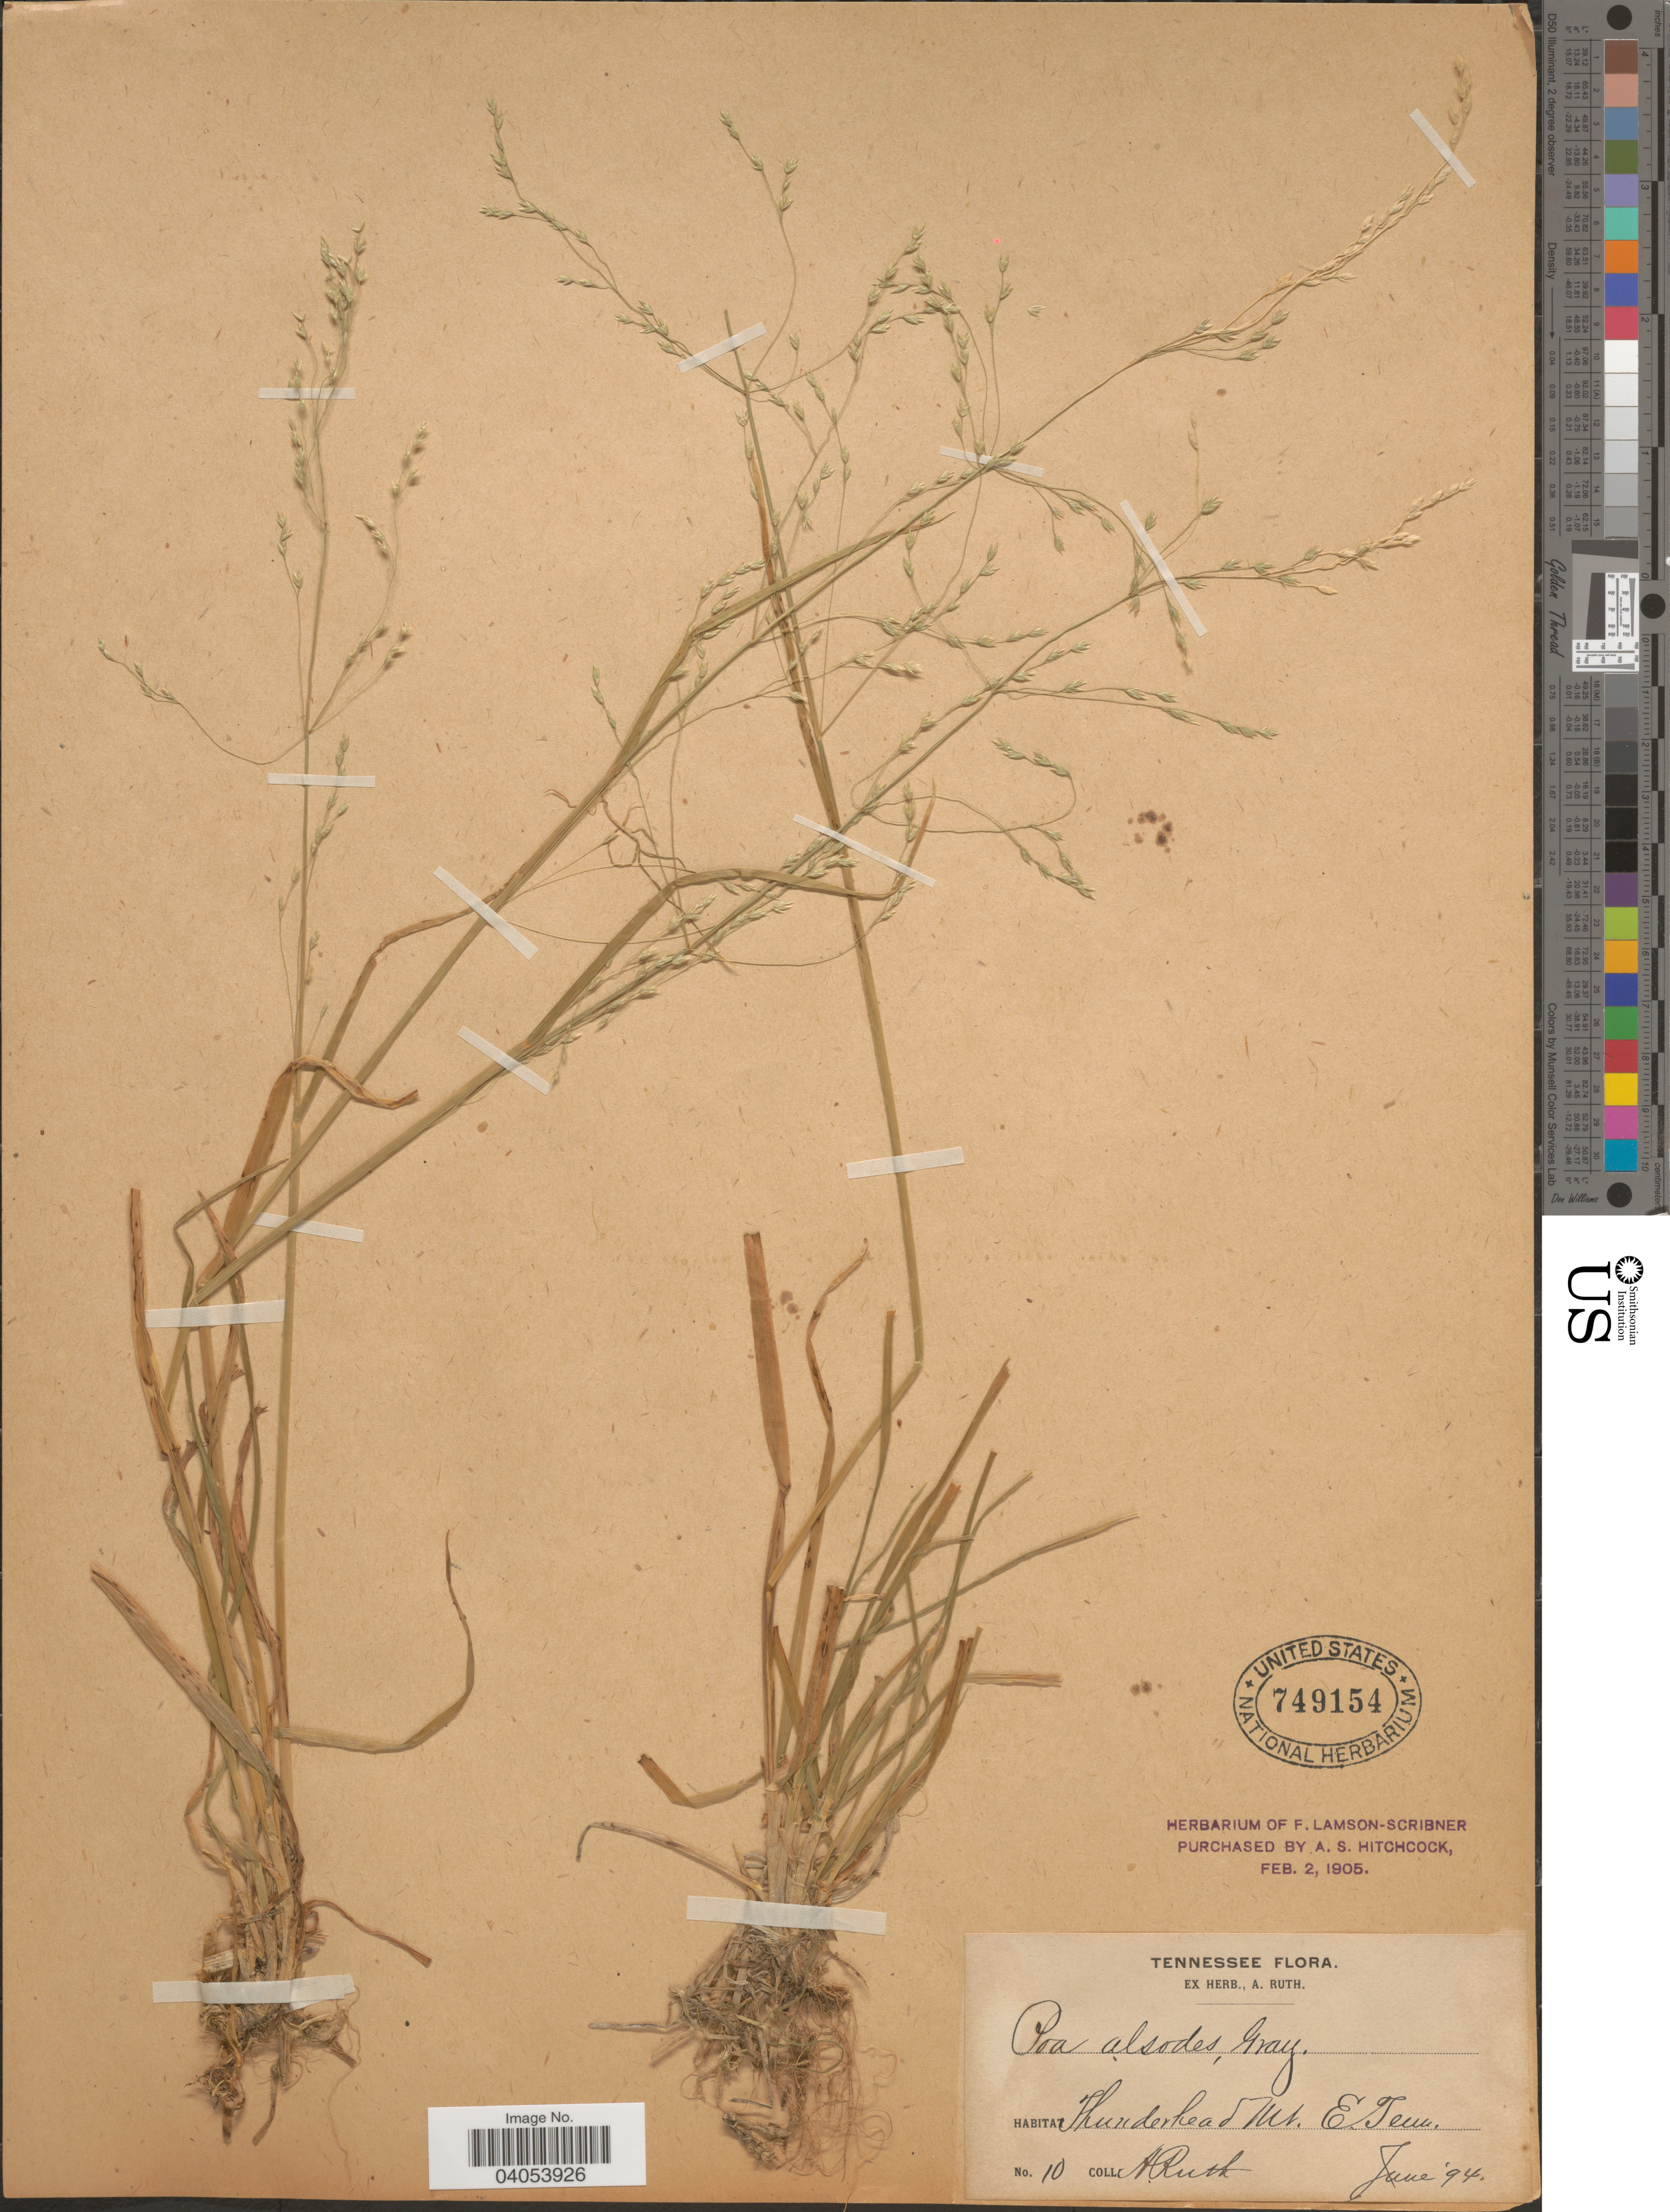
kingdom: Plantae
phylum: Tracheophyta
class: Liliopsida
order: Poales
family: Poaceae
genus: Poa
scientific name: Poa alsodes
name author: A. Gray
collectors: A. Ruth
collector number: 10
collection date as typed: Transcribed d/m/y: /6/94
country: United States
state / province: Tennessee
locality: Thunderhead Mt. E. Tenn.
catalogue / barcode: US 749154